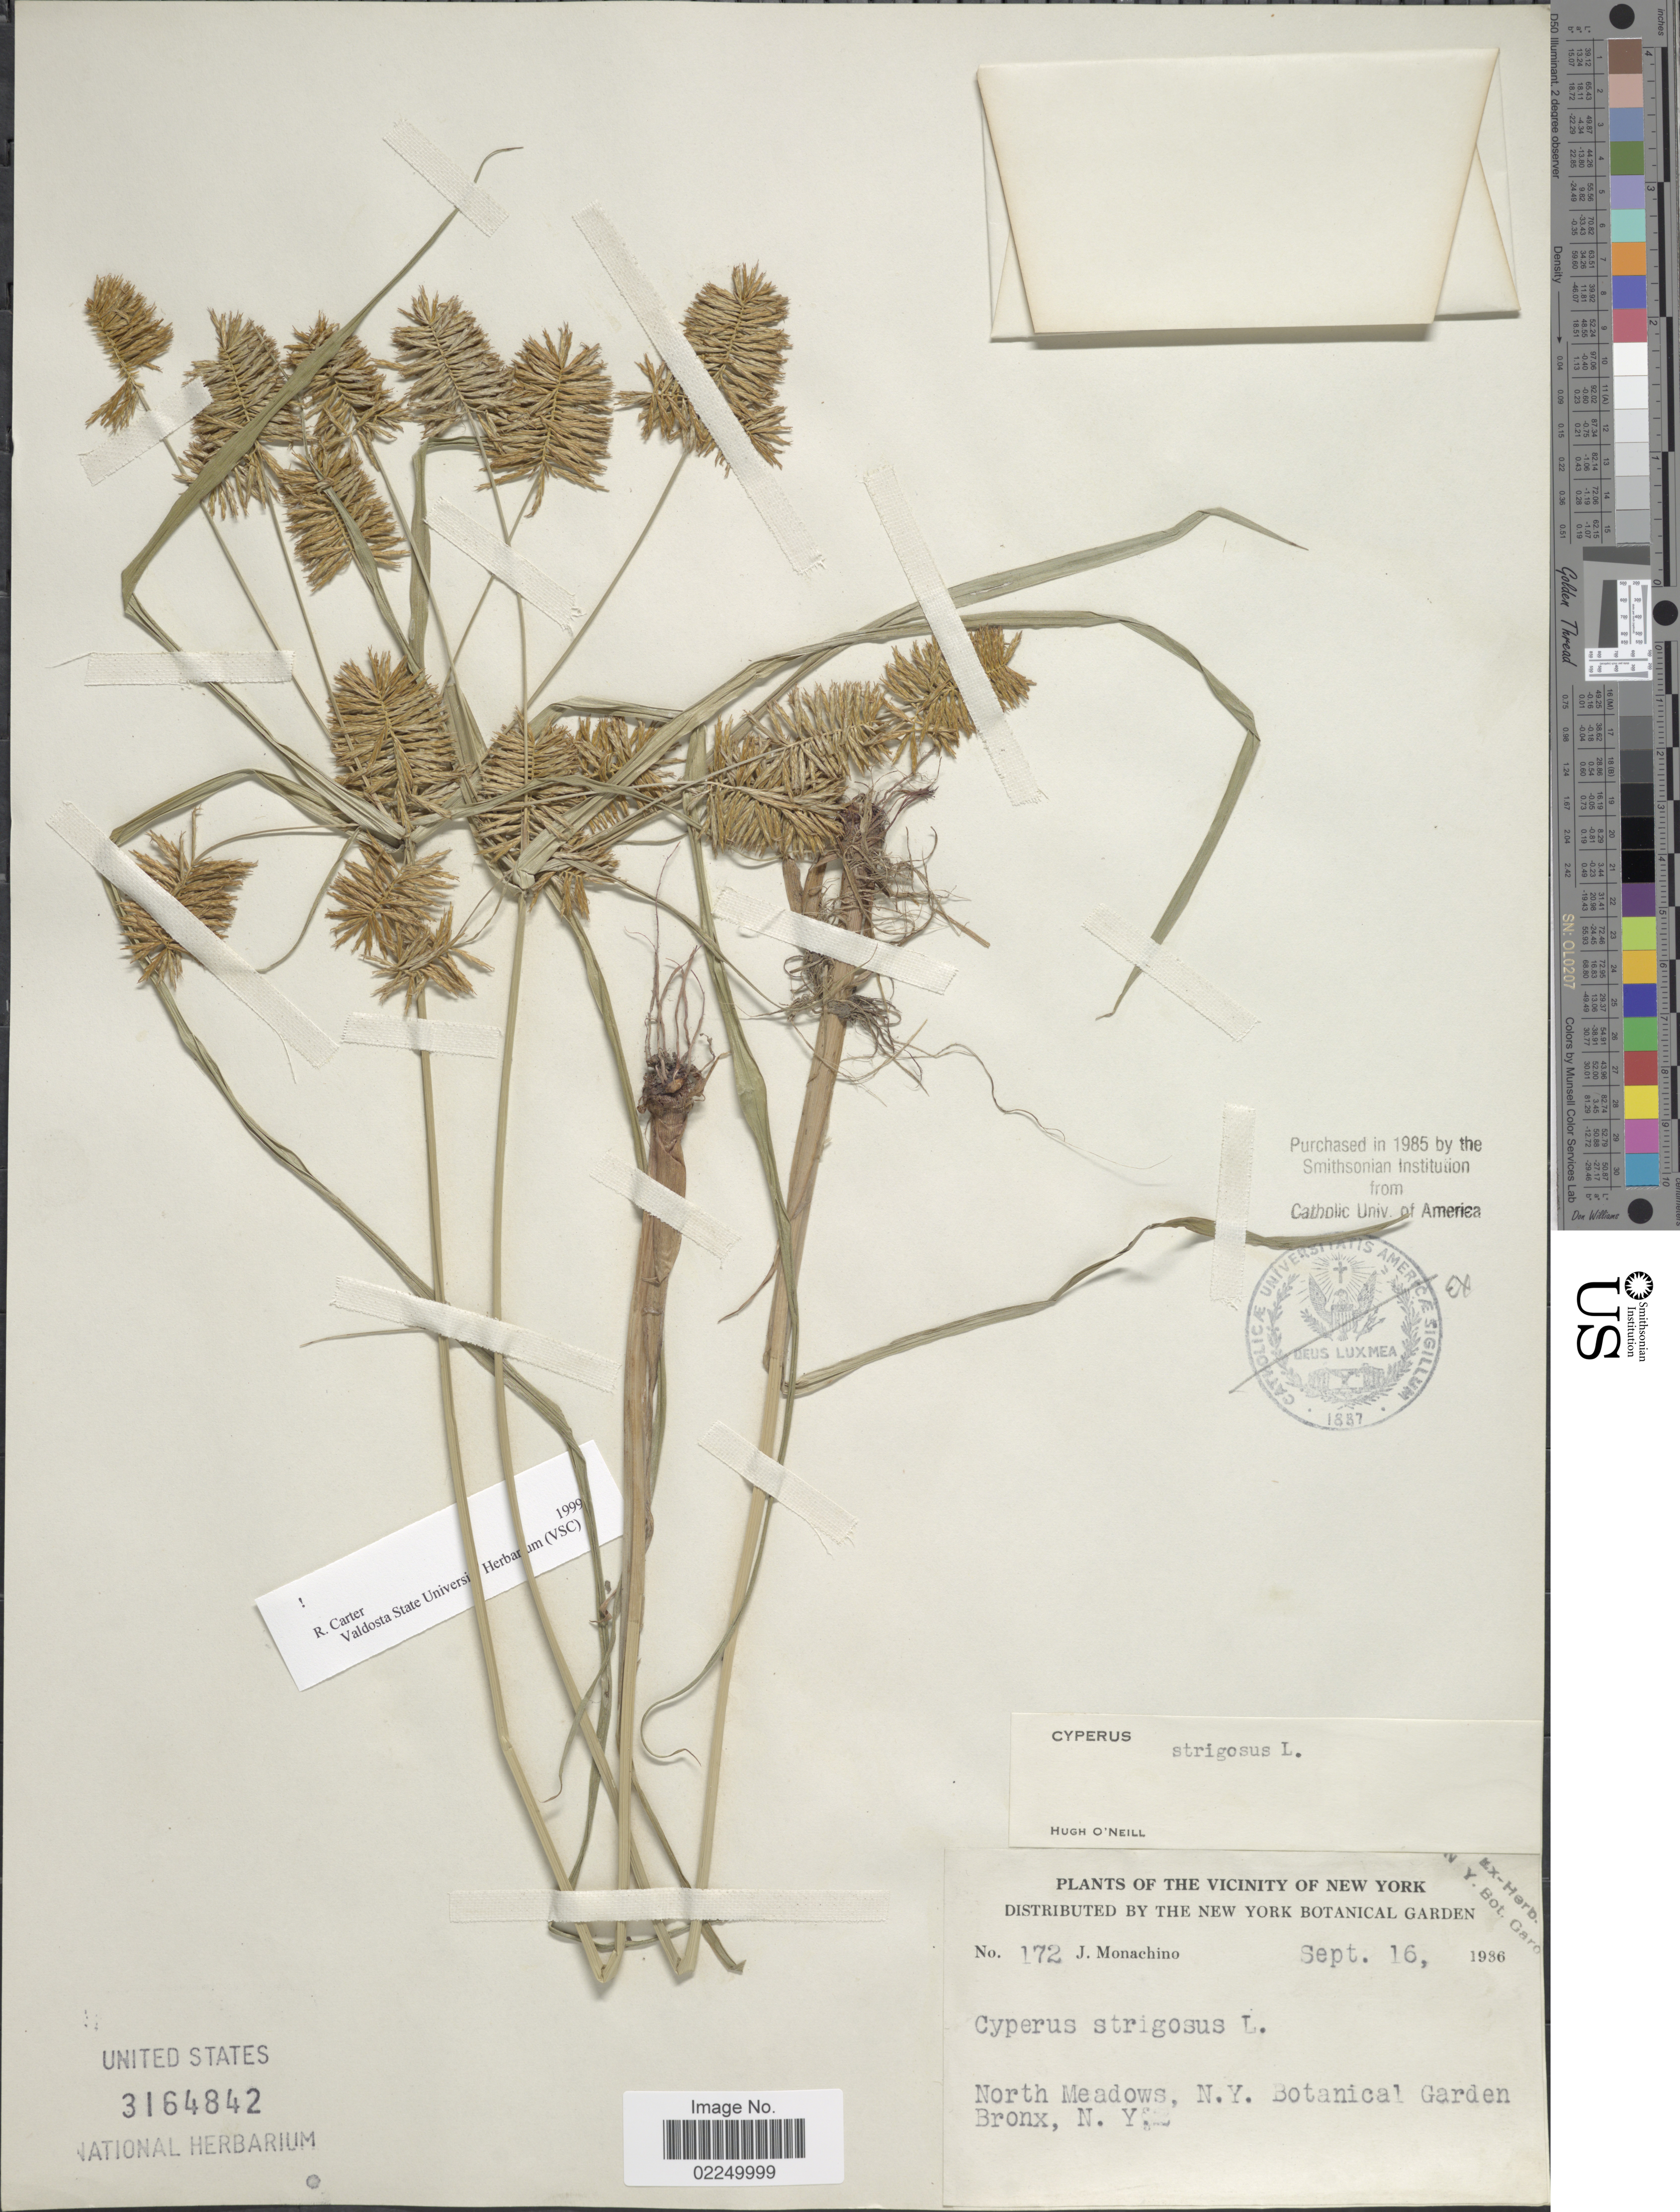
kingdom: Plantae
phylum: Tracheophyta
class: Liliopsida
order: Poales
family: Cyperaceae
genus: Cyperus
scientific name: Cyperus strigosus L.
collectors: J. V. Monachino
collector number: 172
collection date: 1936-09-16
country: United States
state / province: New York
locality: North Meadows, N.Y. Botanical Garden Bronx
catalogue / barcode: US 3164842